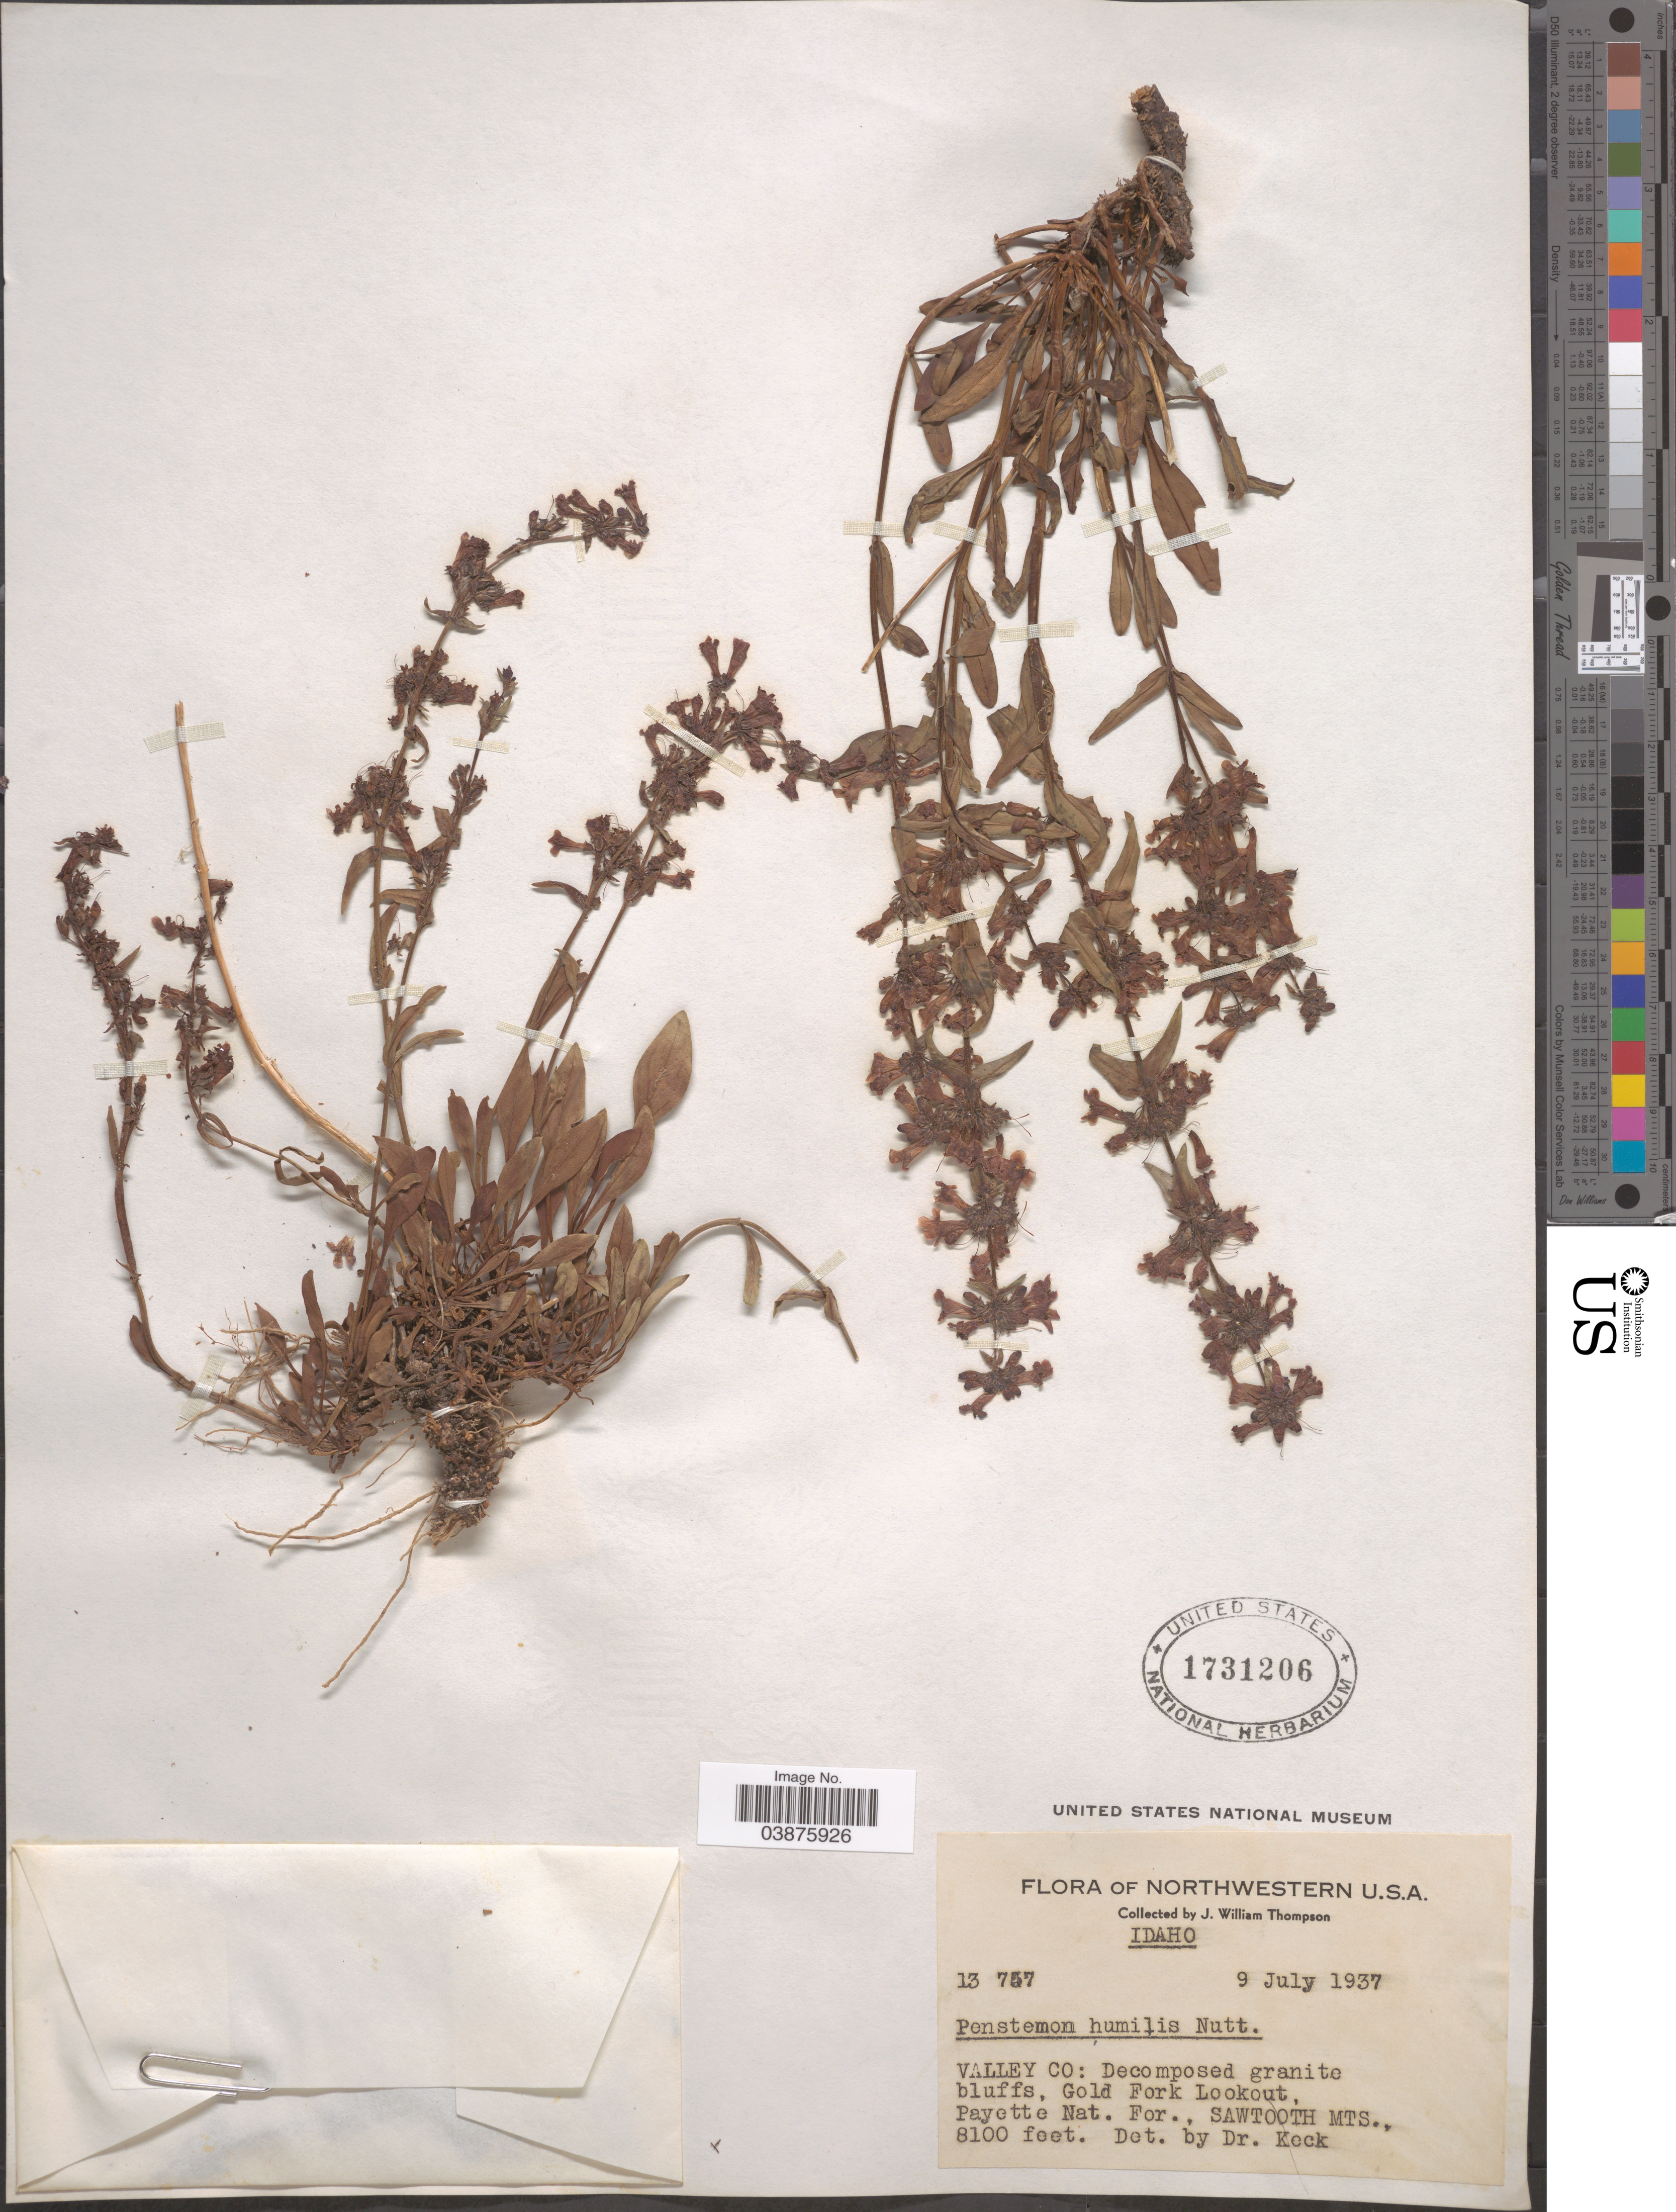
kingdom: Plantae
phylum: Tracheophyta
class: Magnoliopsida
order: Lamiales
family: Plantaginaceae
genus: Penstemon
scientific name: Penstemon humilis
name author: Nutt. ex A. Gray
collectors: J. W. Thompson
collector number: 13757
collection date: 1937-07-09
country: United States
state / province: Idaho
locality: Valley Co: Gold Fork Lookout, Payette Nat. For., Sawtooth Mts.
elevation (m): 2469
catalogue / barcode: US 1731206